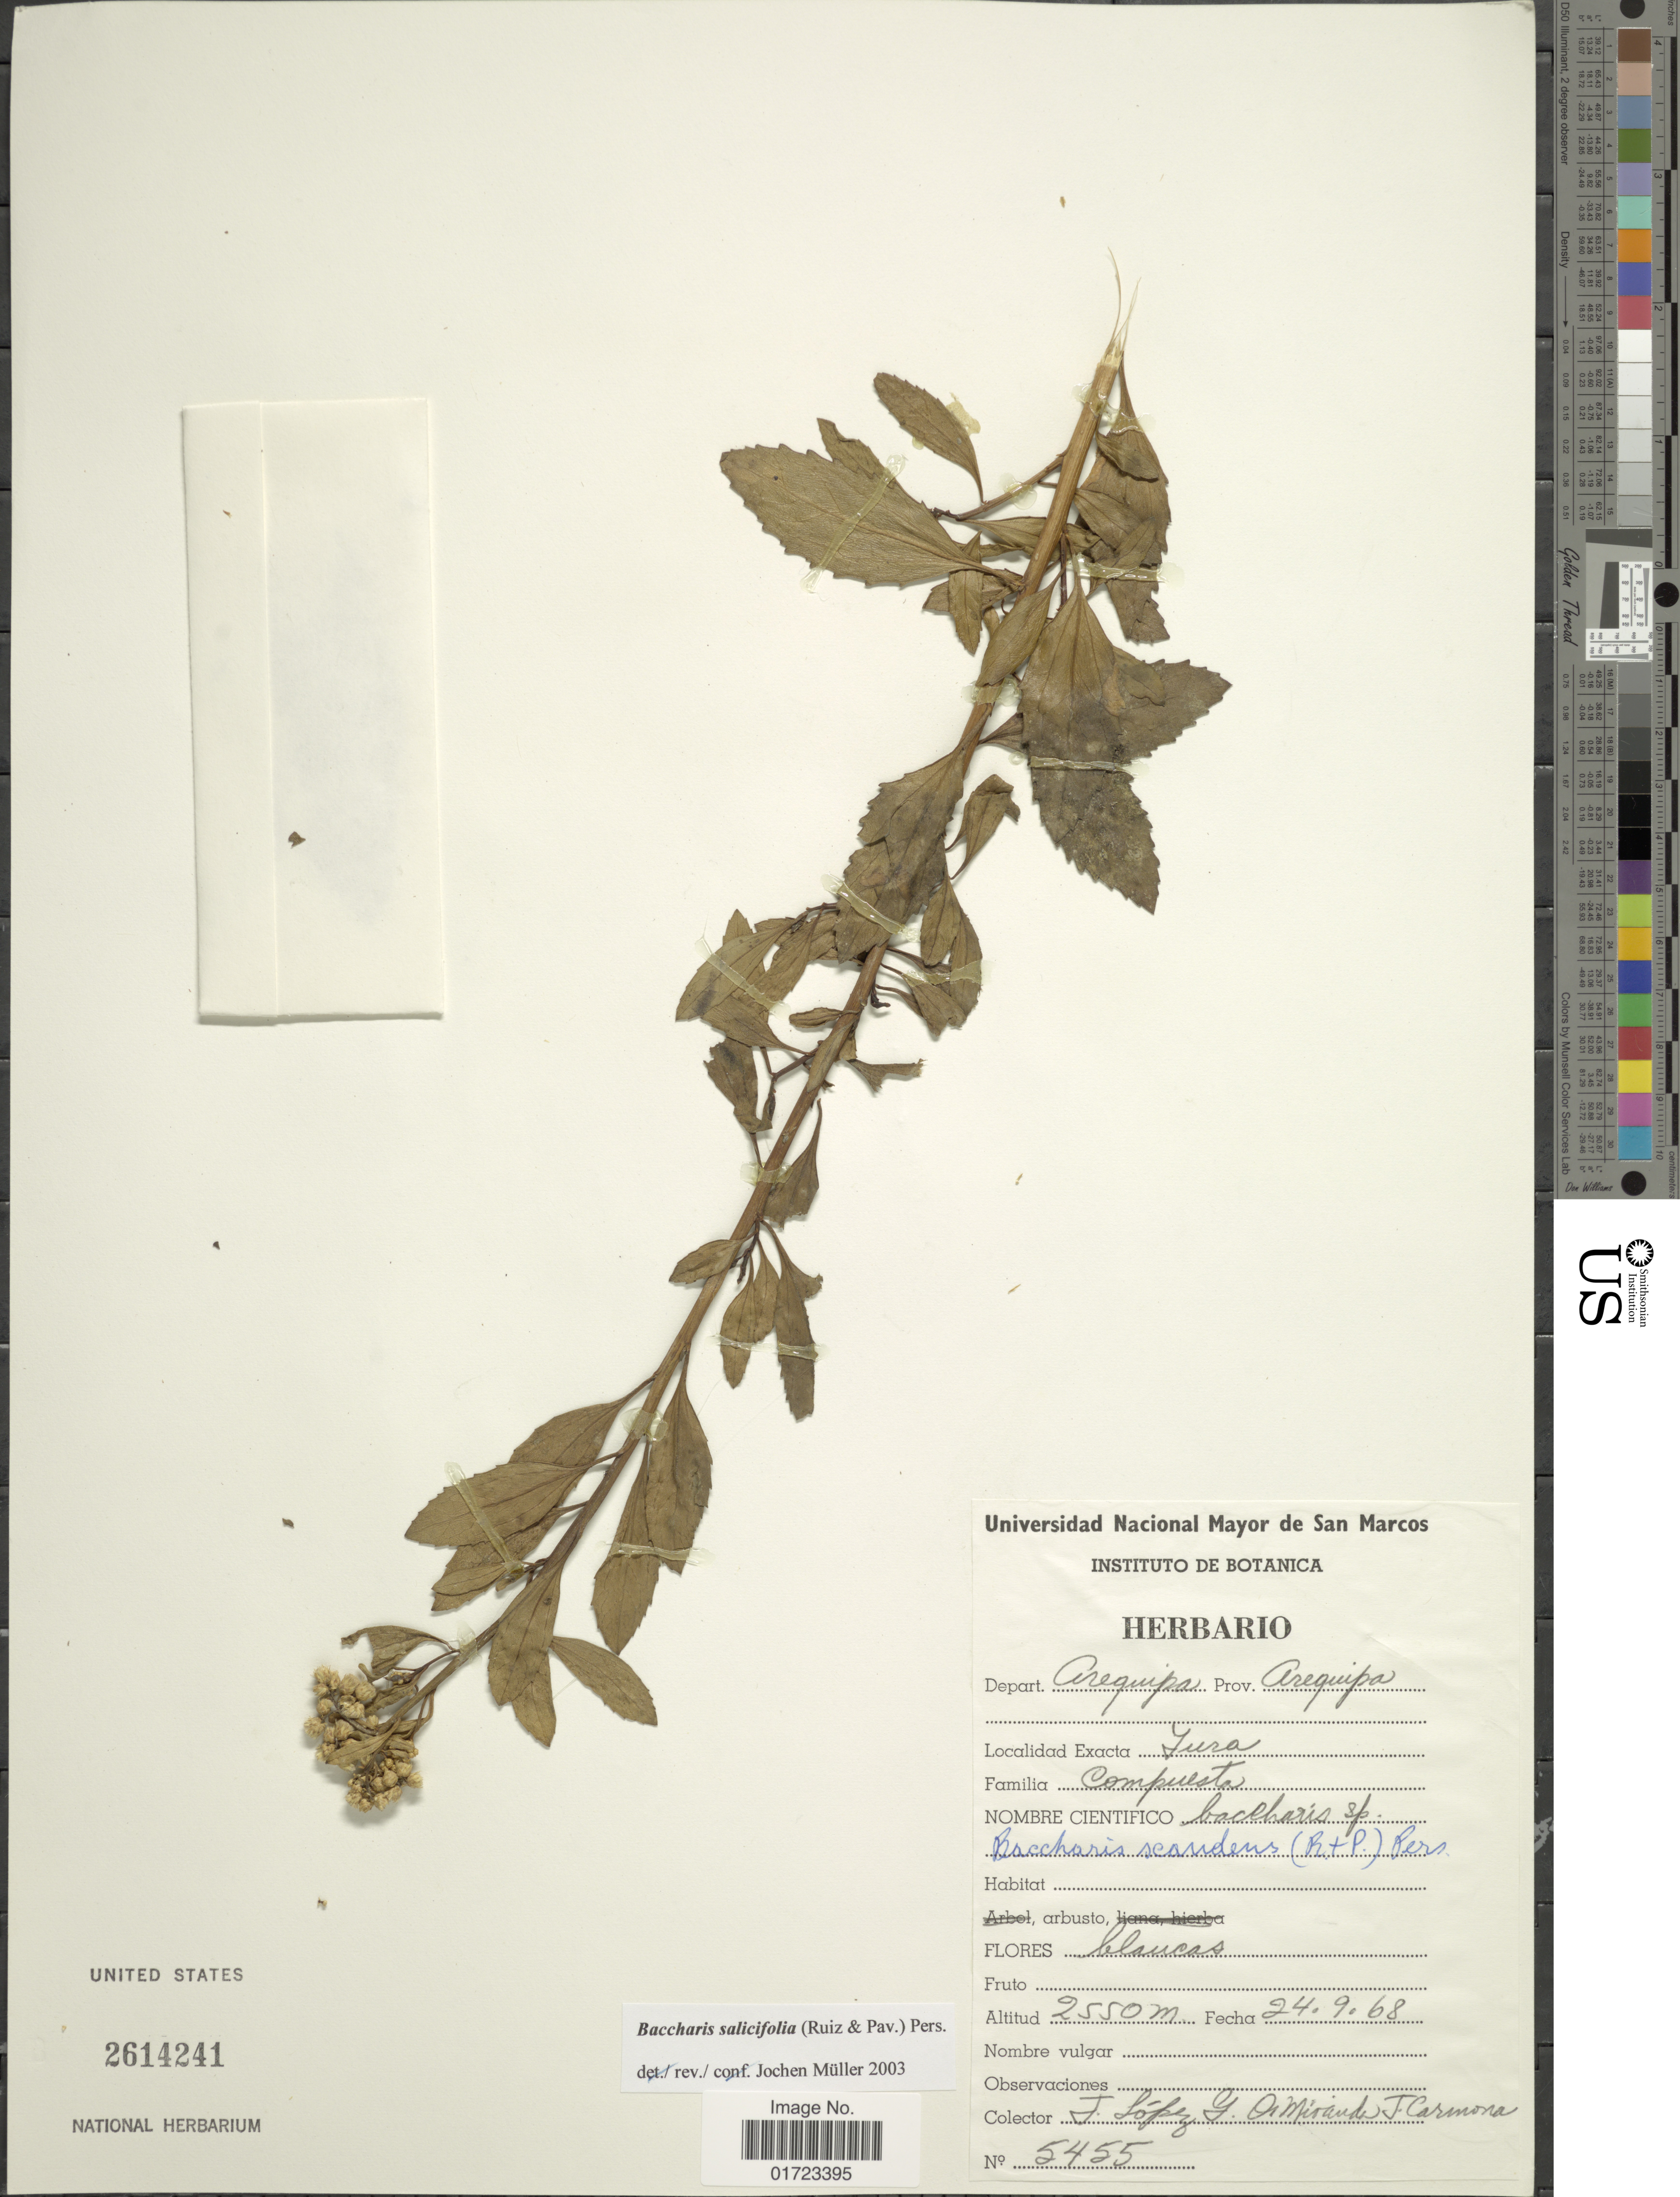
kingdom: Plantae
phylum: Tracheophyta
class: Magnoliopsida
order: Asterales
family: Asteraceae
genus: Baccharis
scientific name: Baccharis salicifolia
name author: (Ruiz & Pav.) Pers.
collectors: J. López G., O. Miranda & F. Carmona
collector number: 5455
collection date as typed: Transcribed d/m/y: 24/9/68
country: Peru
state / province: Arequipa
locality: Depart. Arequipa. Prov. Arequipa. Jura.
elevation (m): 2550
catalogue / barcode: US 2614241